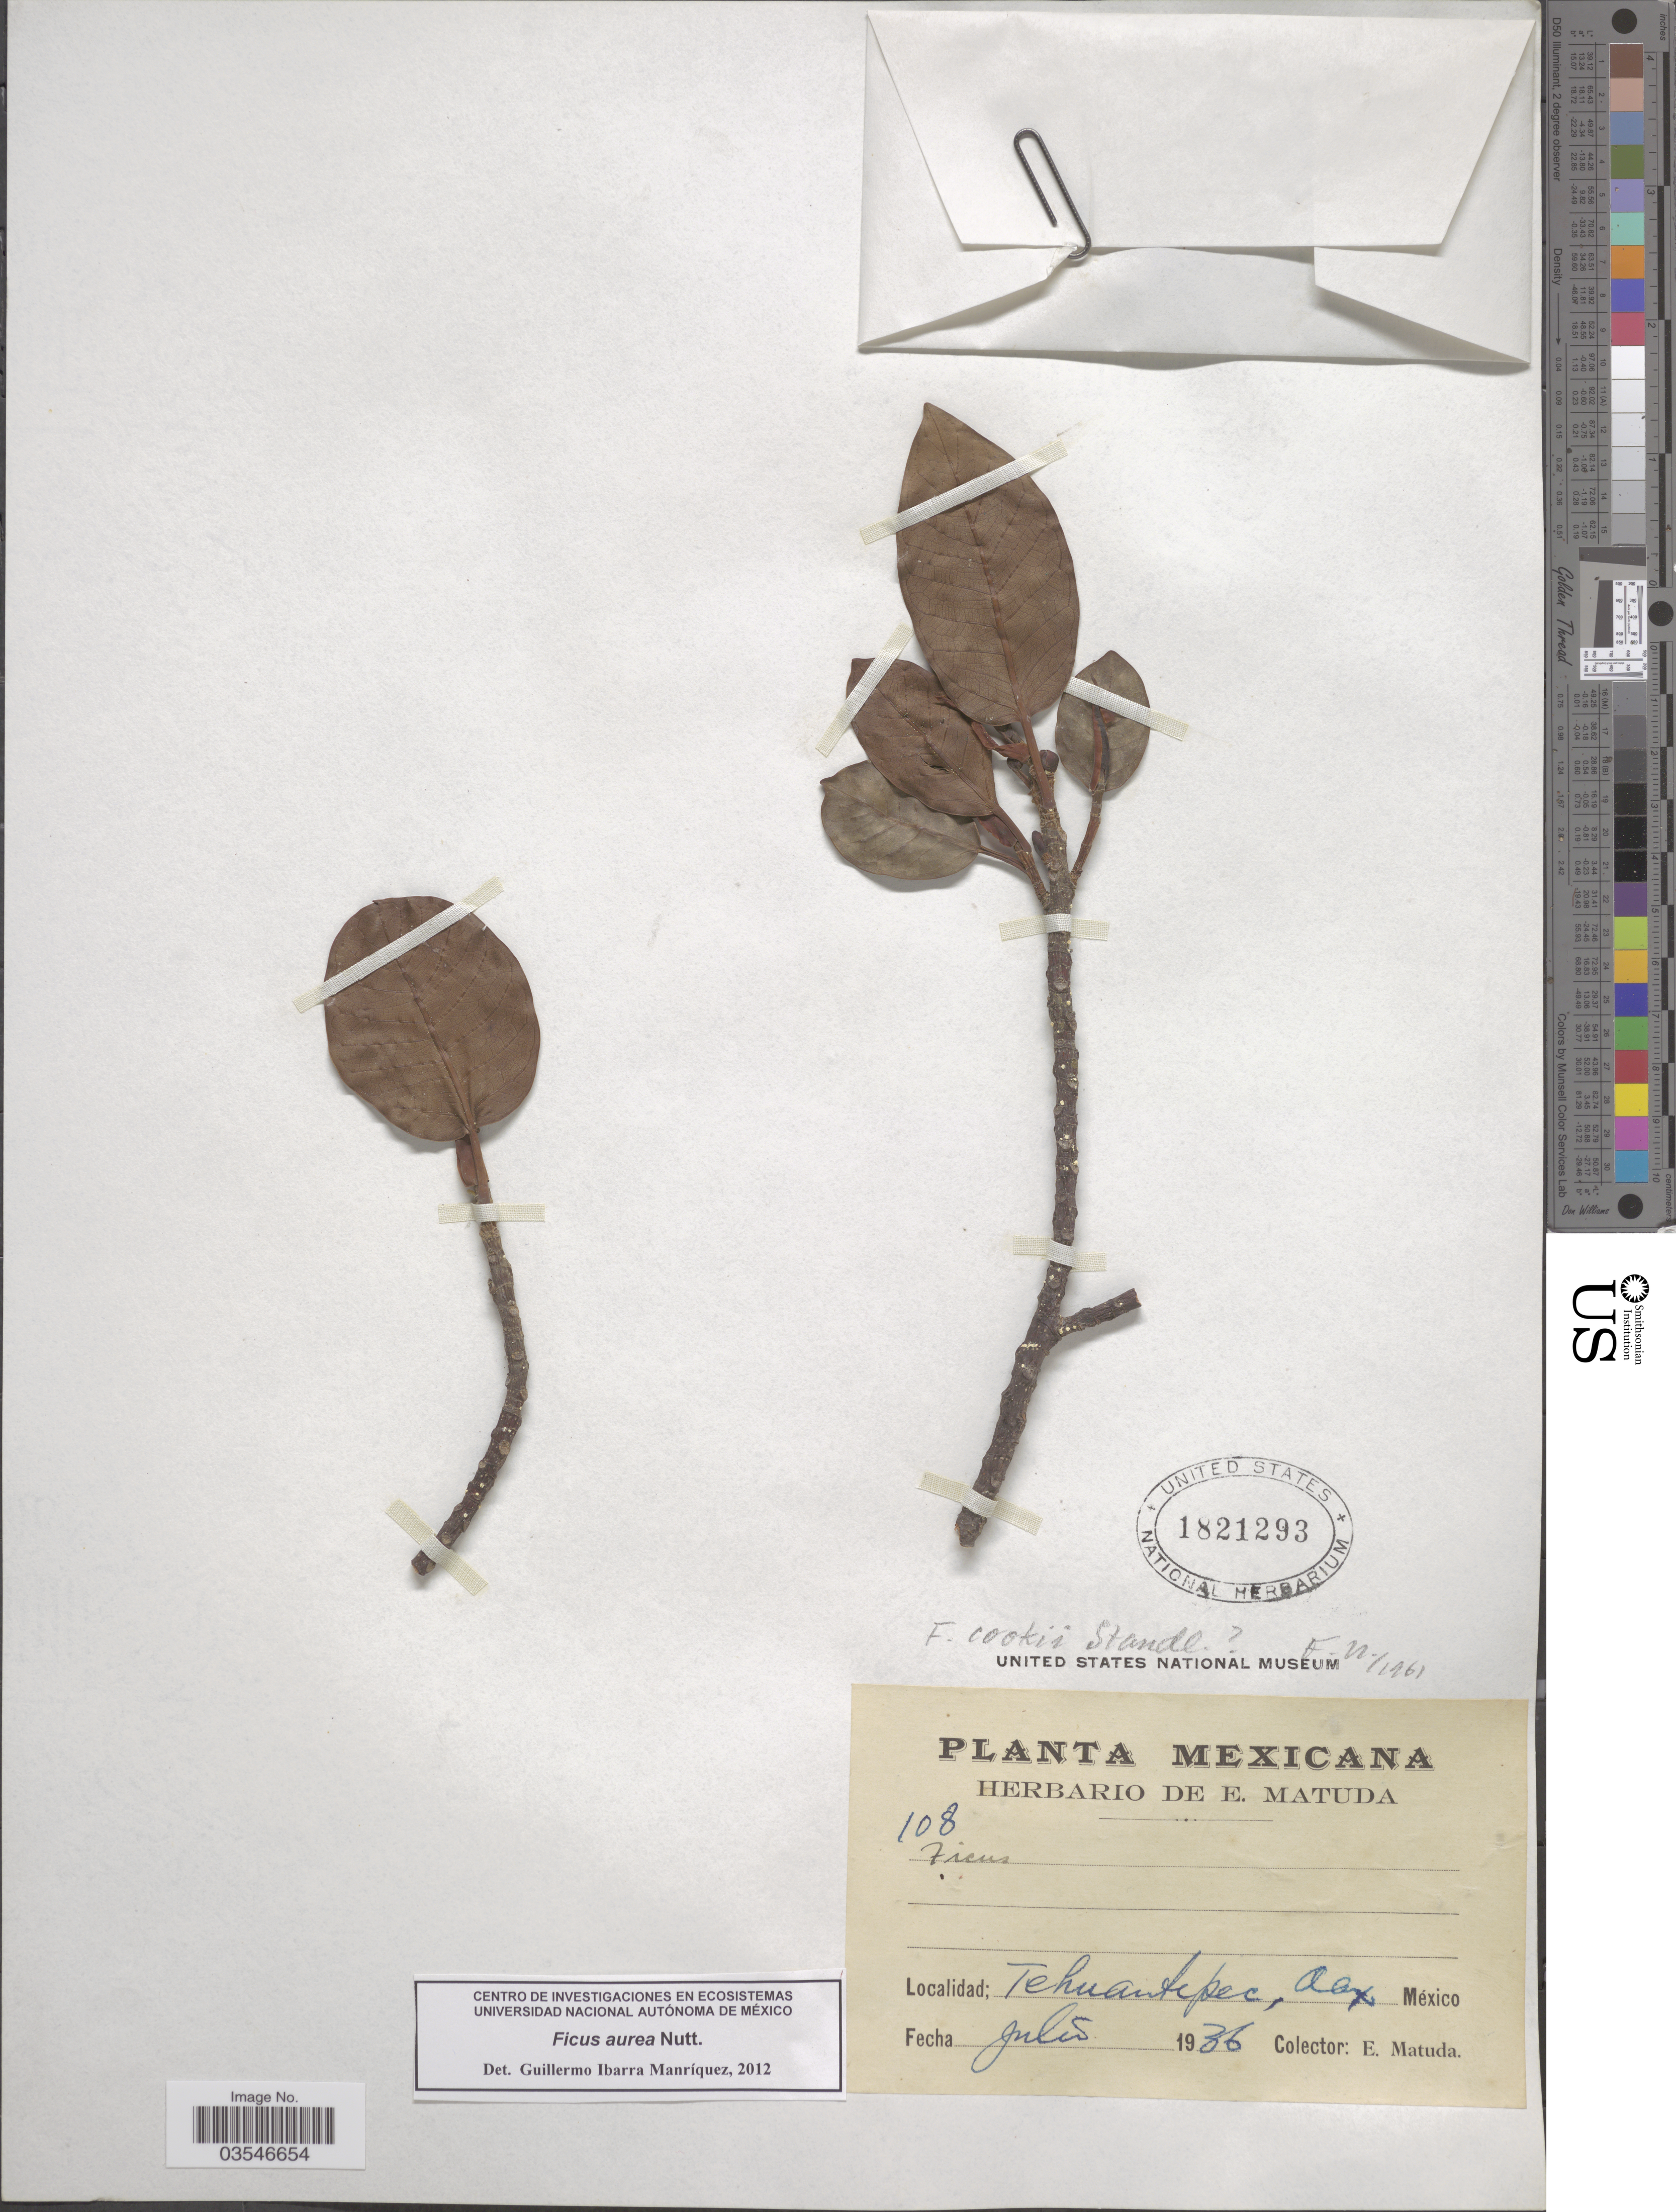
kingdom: Plantae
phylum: Tracheophyta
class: Magnoliopsida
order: Rosales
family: Moraceae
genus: Ficus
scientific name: Ficus aurea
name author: Nutt.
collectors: E. Matuda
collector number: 108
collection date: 1936-07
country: Mexico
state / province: Oaxaca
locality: Tehuantepec.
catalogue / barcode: US 1821293